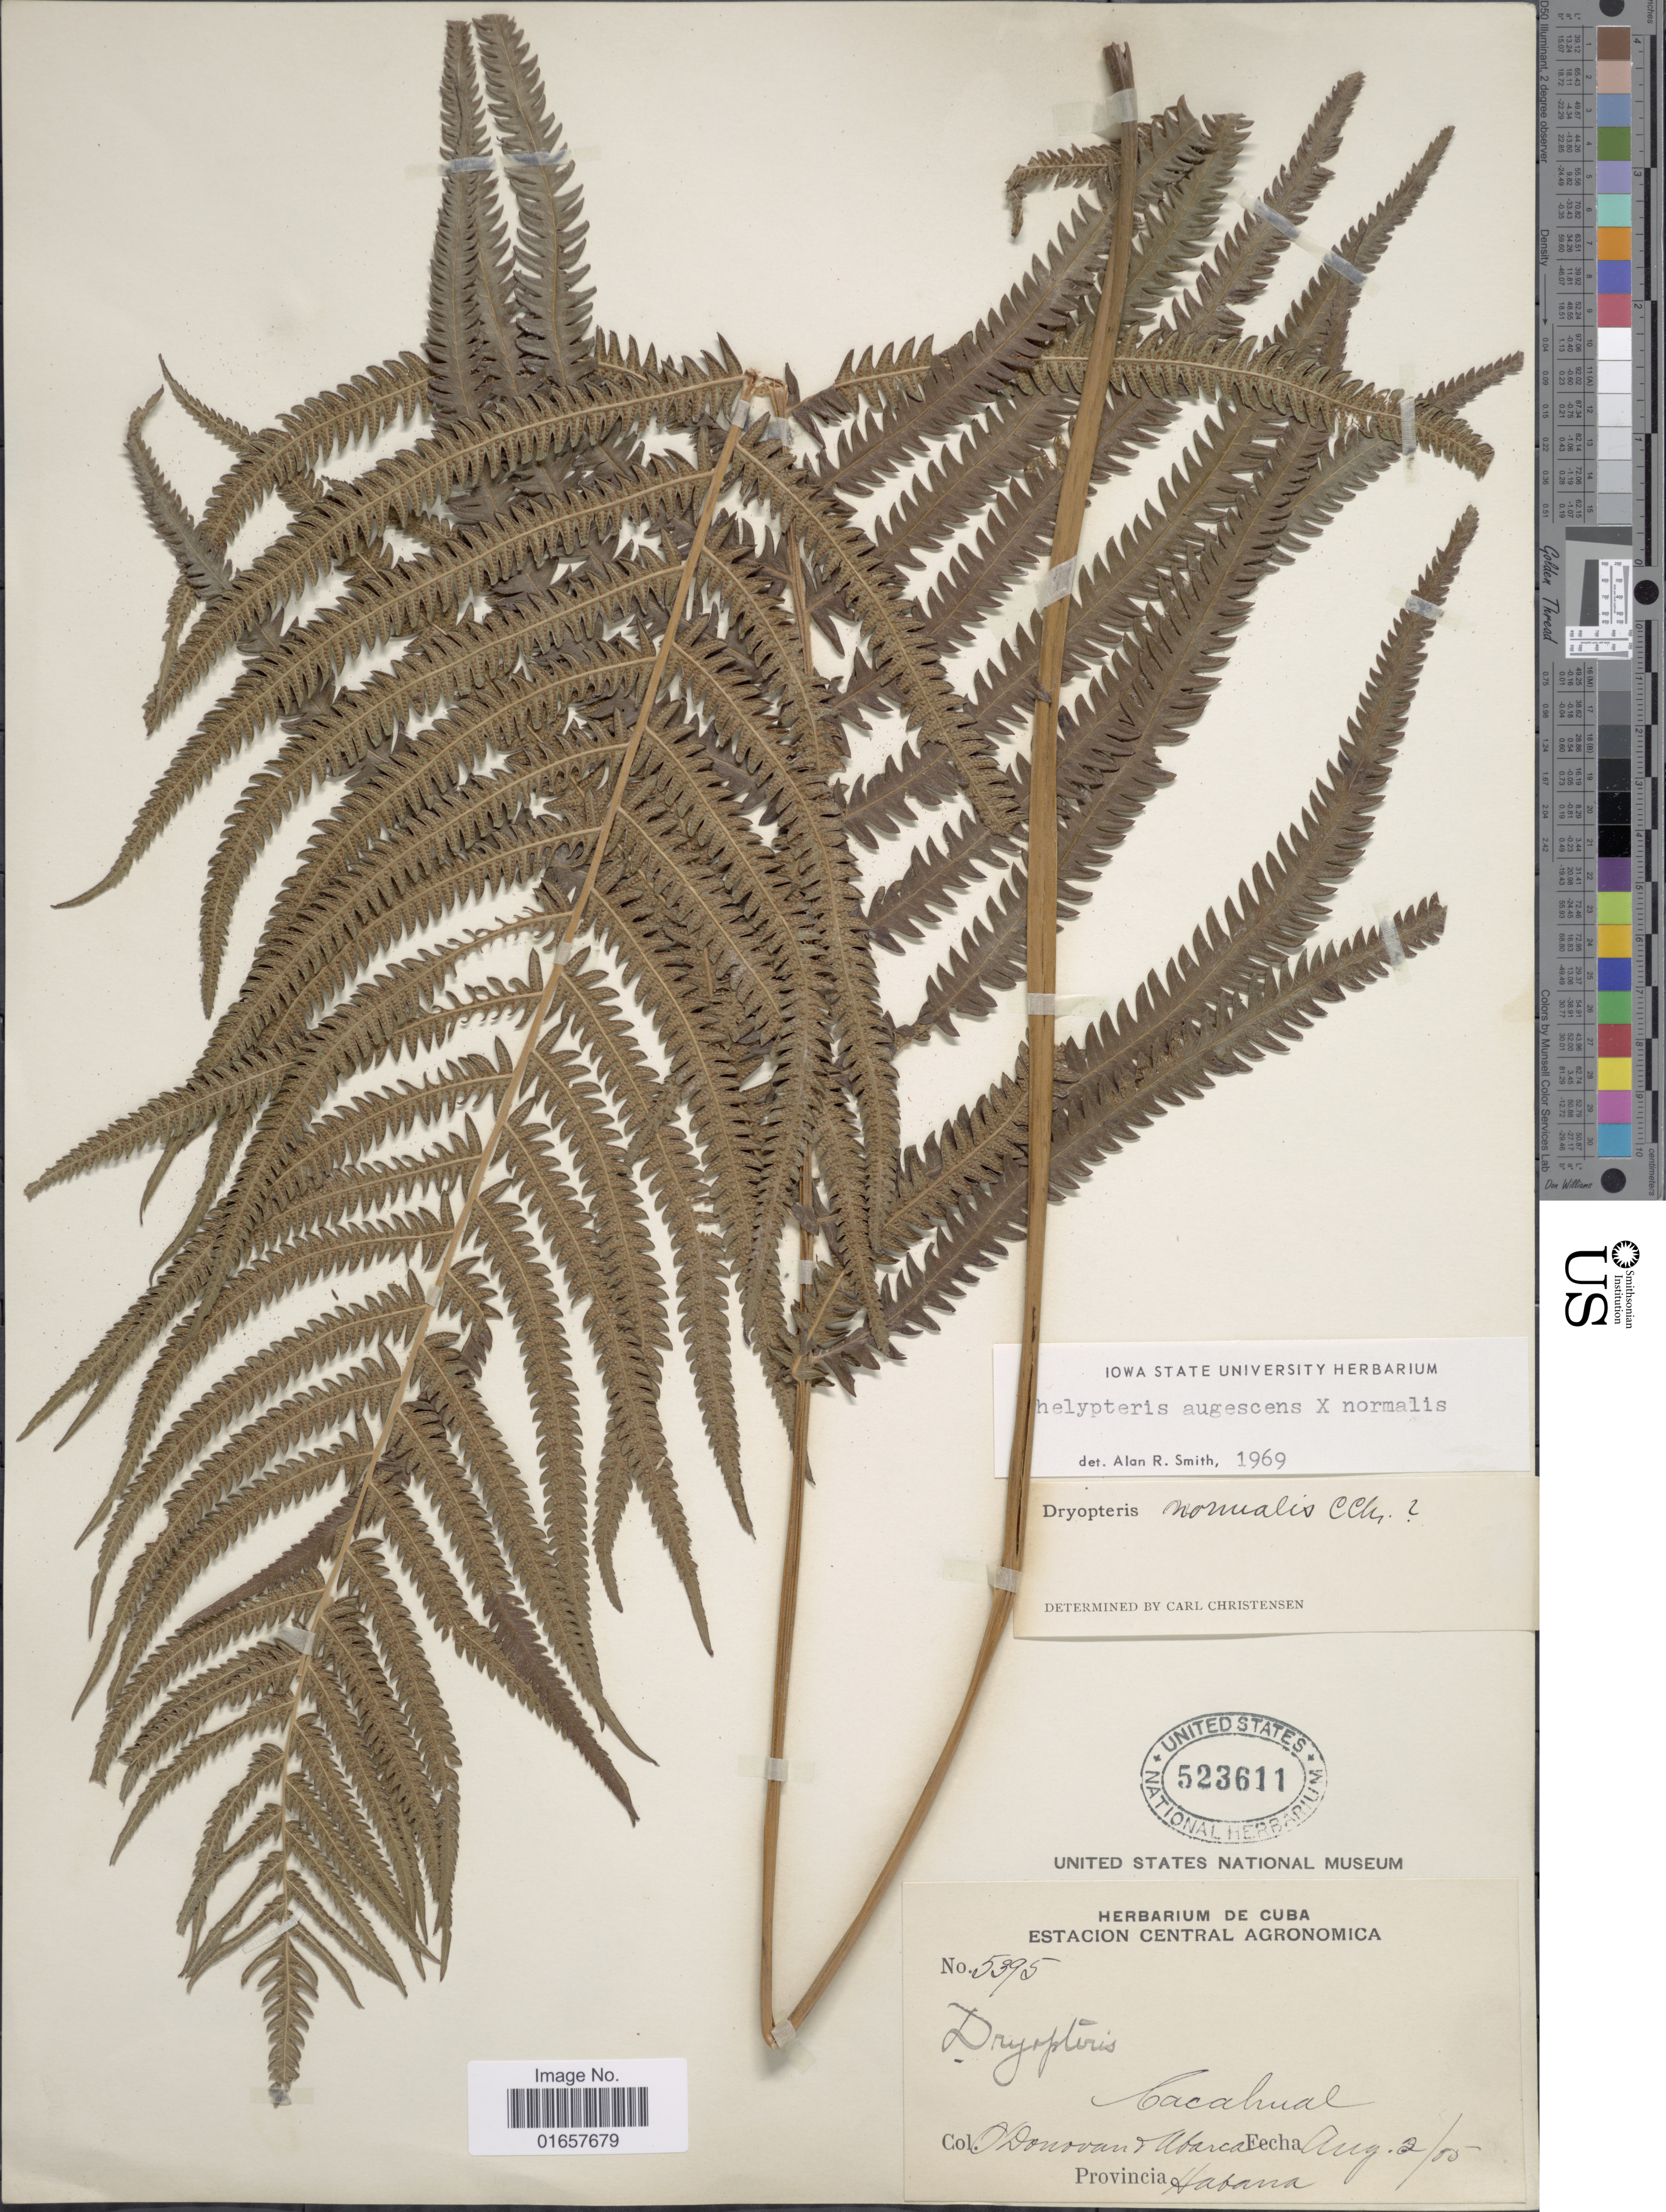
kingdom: Plantae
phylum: Tracheophyta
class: Polypodiopsida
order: Polypodiales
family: Thelypteridaceae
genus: Christella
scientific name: Christella augescens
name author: (Link) Pic. Serm.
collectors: O. Donovan & Ubarca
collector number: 5395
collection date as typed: Transcribed d/m/y: 2/8/5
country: Cuba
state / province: La Habana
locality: Cacahual. Province Habana.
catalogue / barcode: US 523611